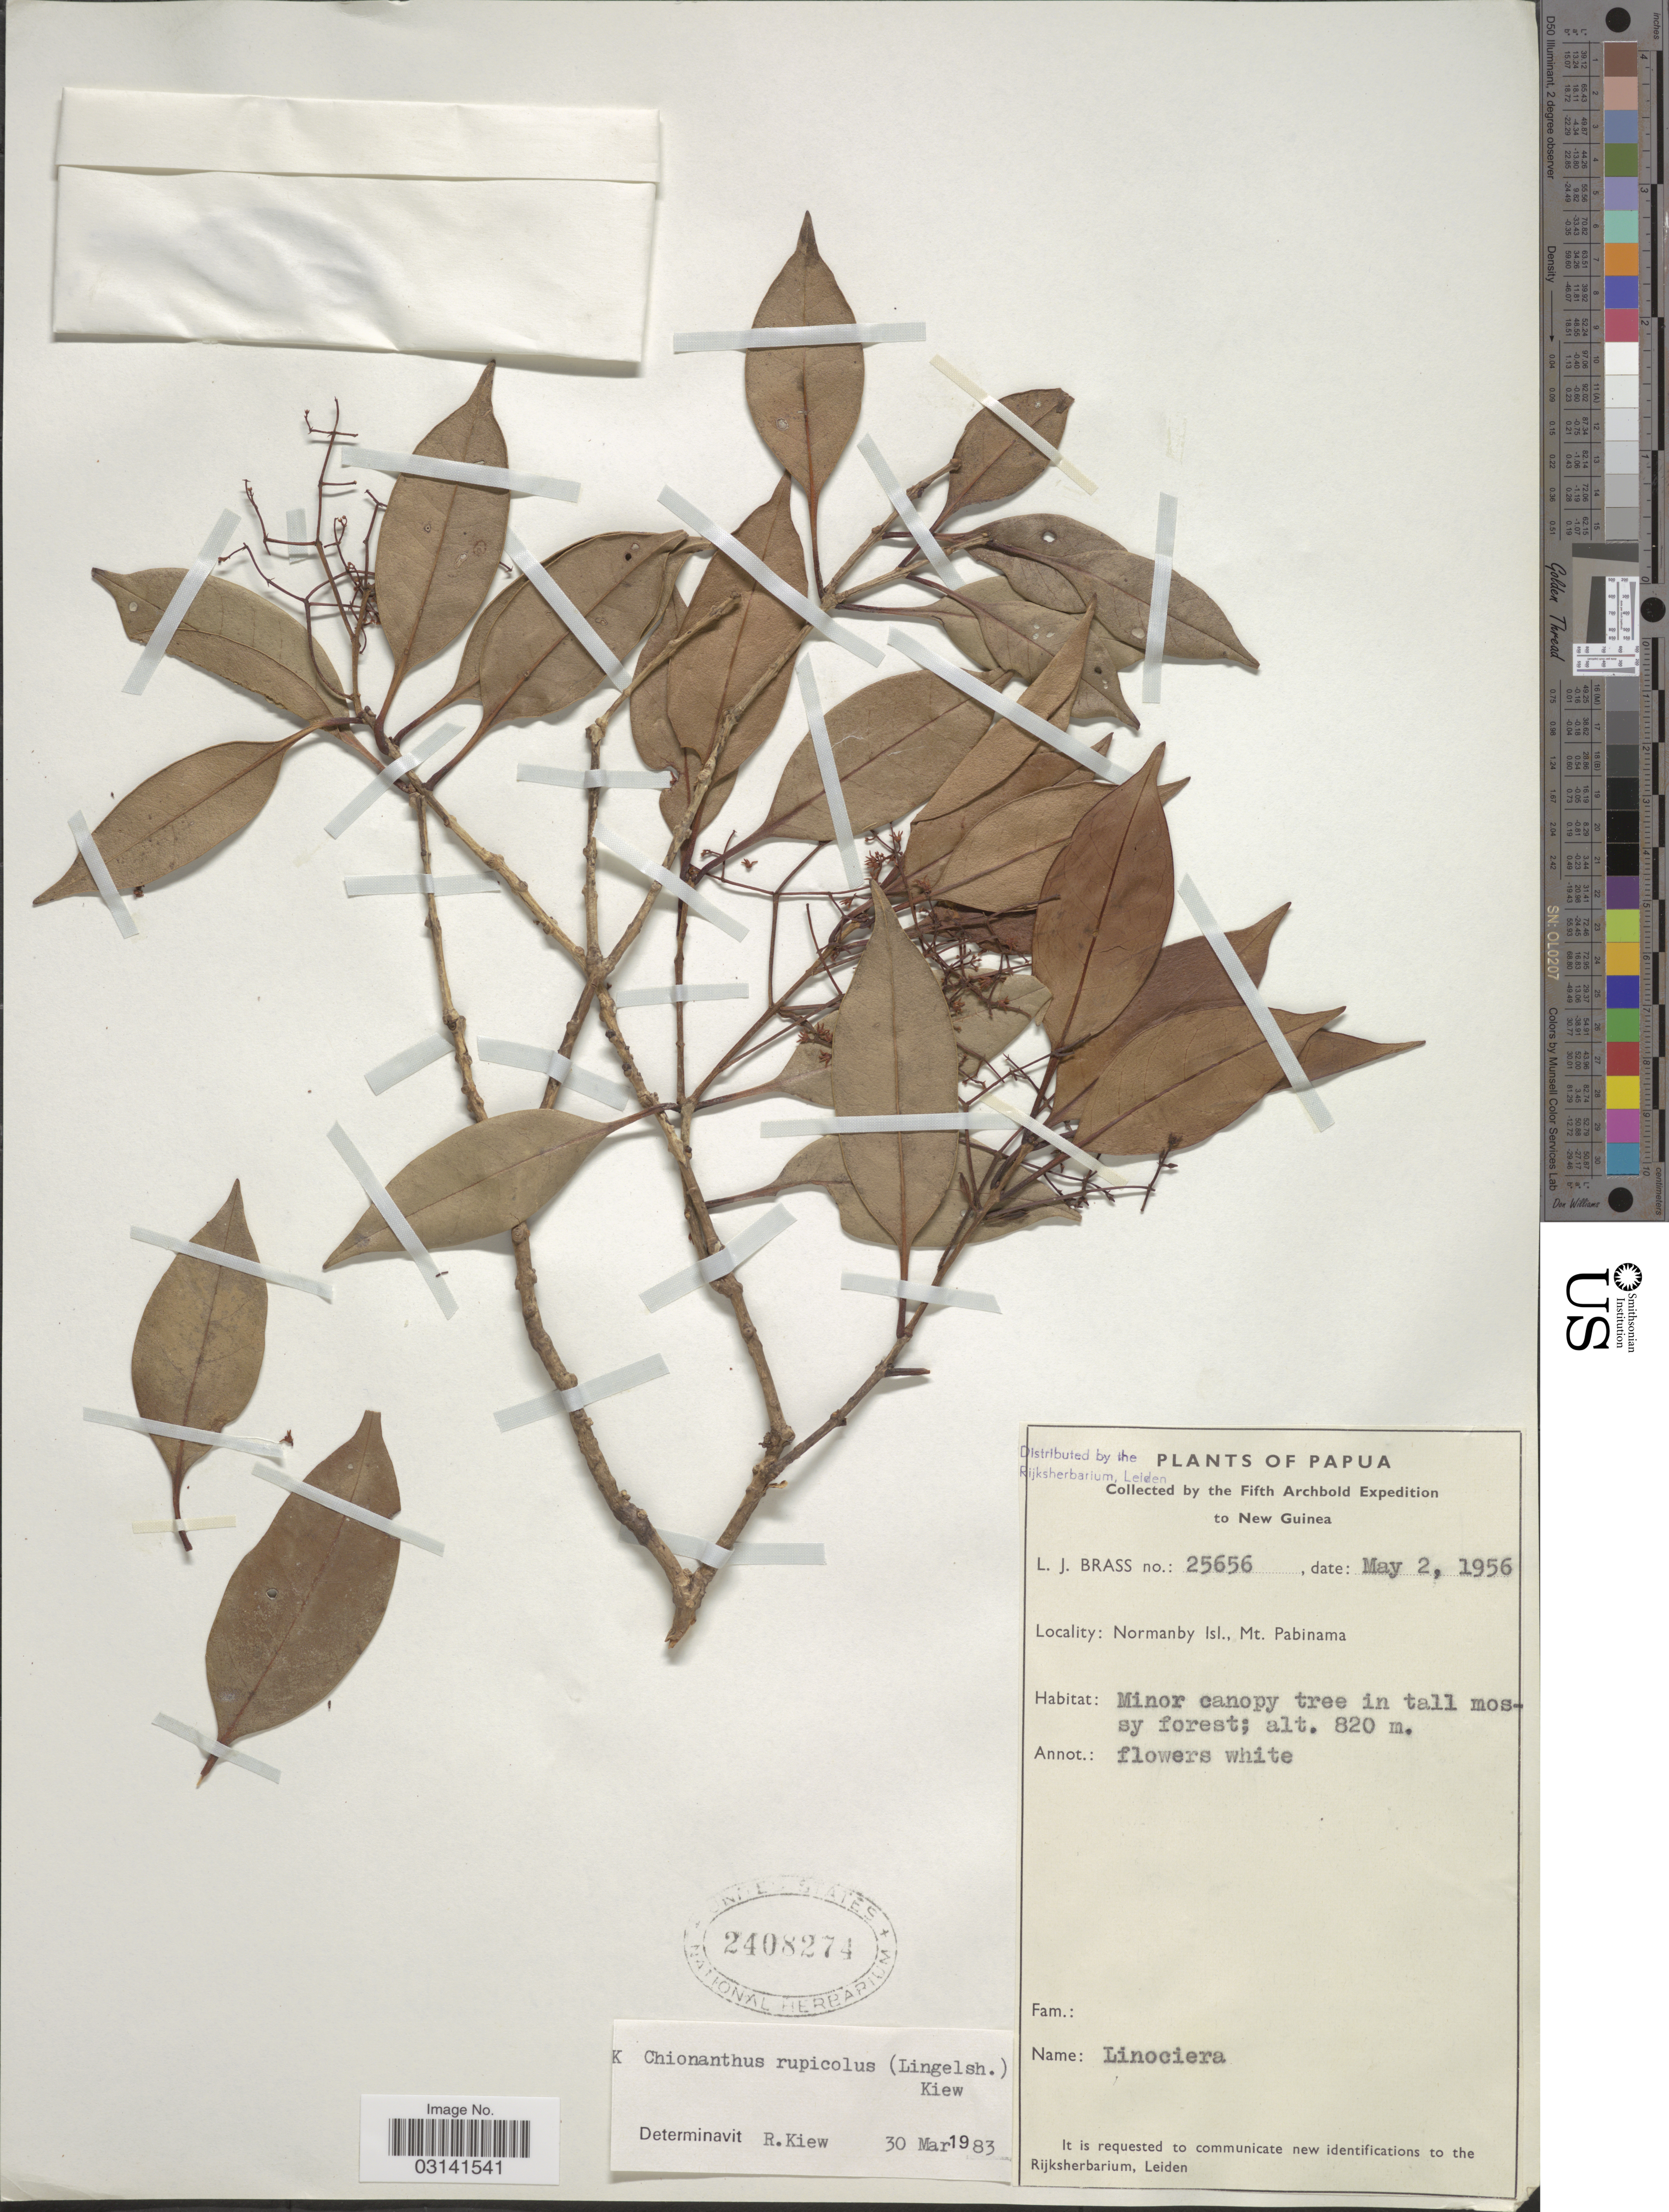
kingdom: Plantae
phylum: Tracheophyta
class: Magnoliopsida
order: Lamiales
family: Oleaceae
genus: Chionanthus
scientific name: Chionanthus rupicolus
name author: (Lingelsh.) Kiew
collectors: L. J. Brass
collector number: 25656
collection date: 1956-05-02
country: Papua New Guinea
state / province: Milne Bay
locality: Papua. New Guinea. Normanby Isl., Mt. Pabinama.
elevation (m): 820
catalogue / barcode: US 2408274